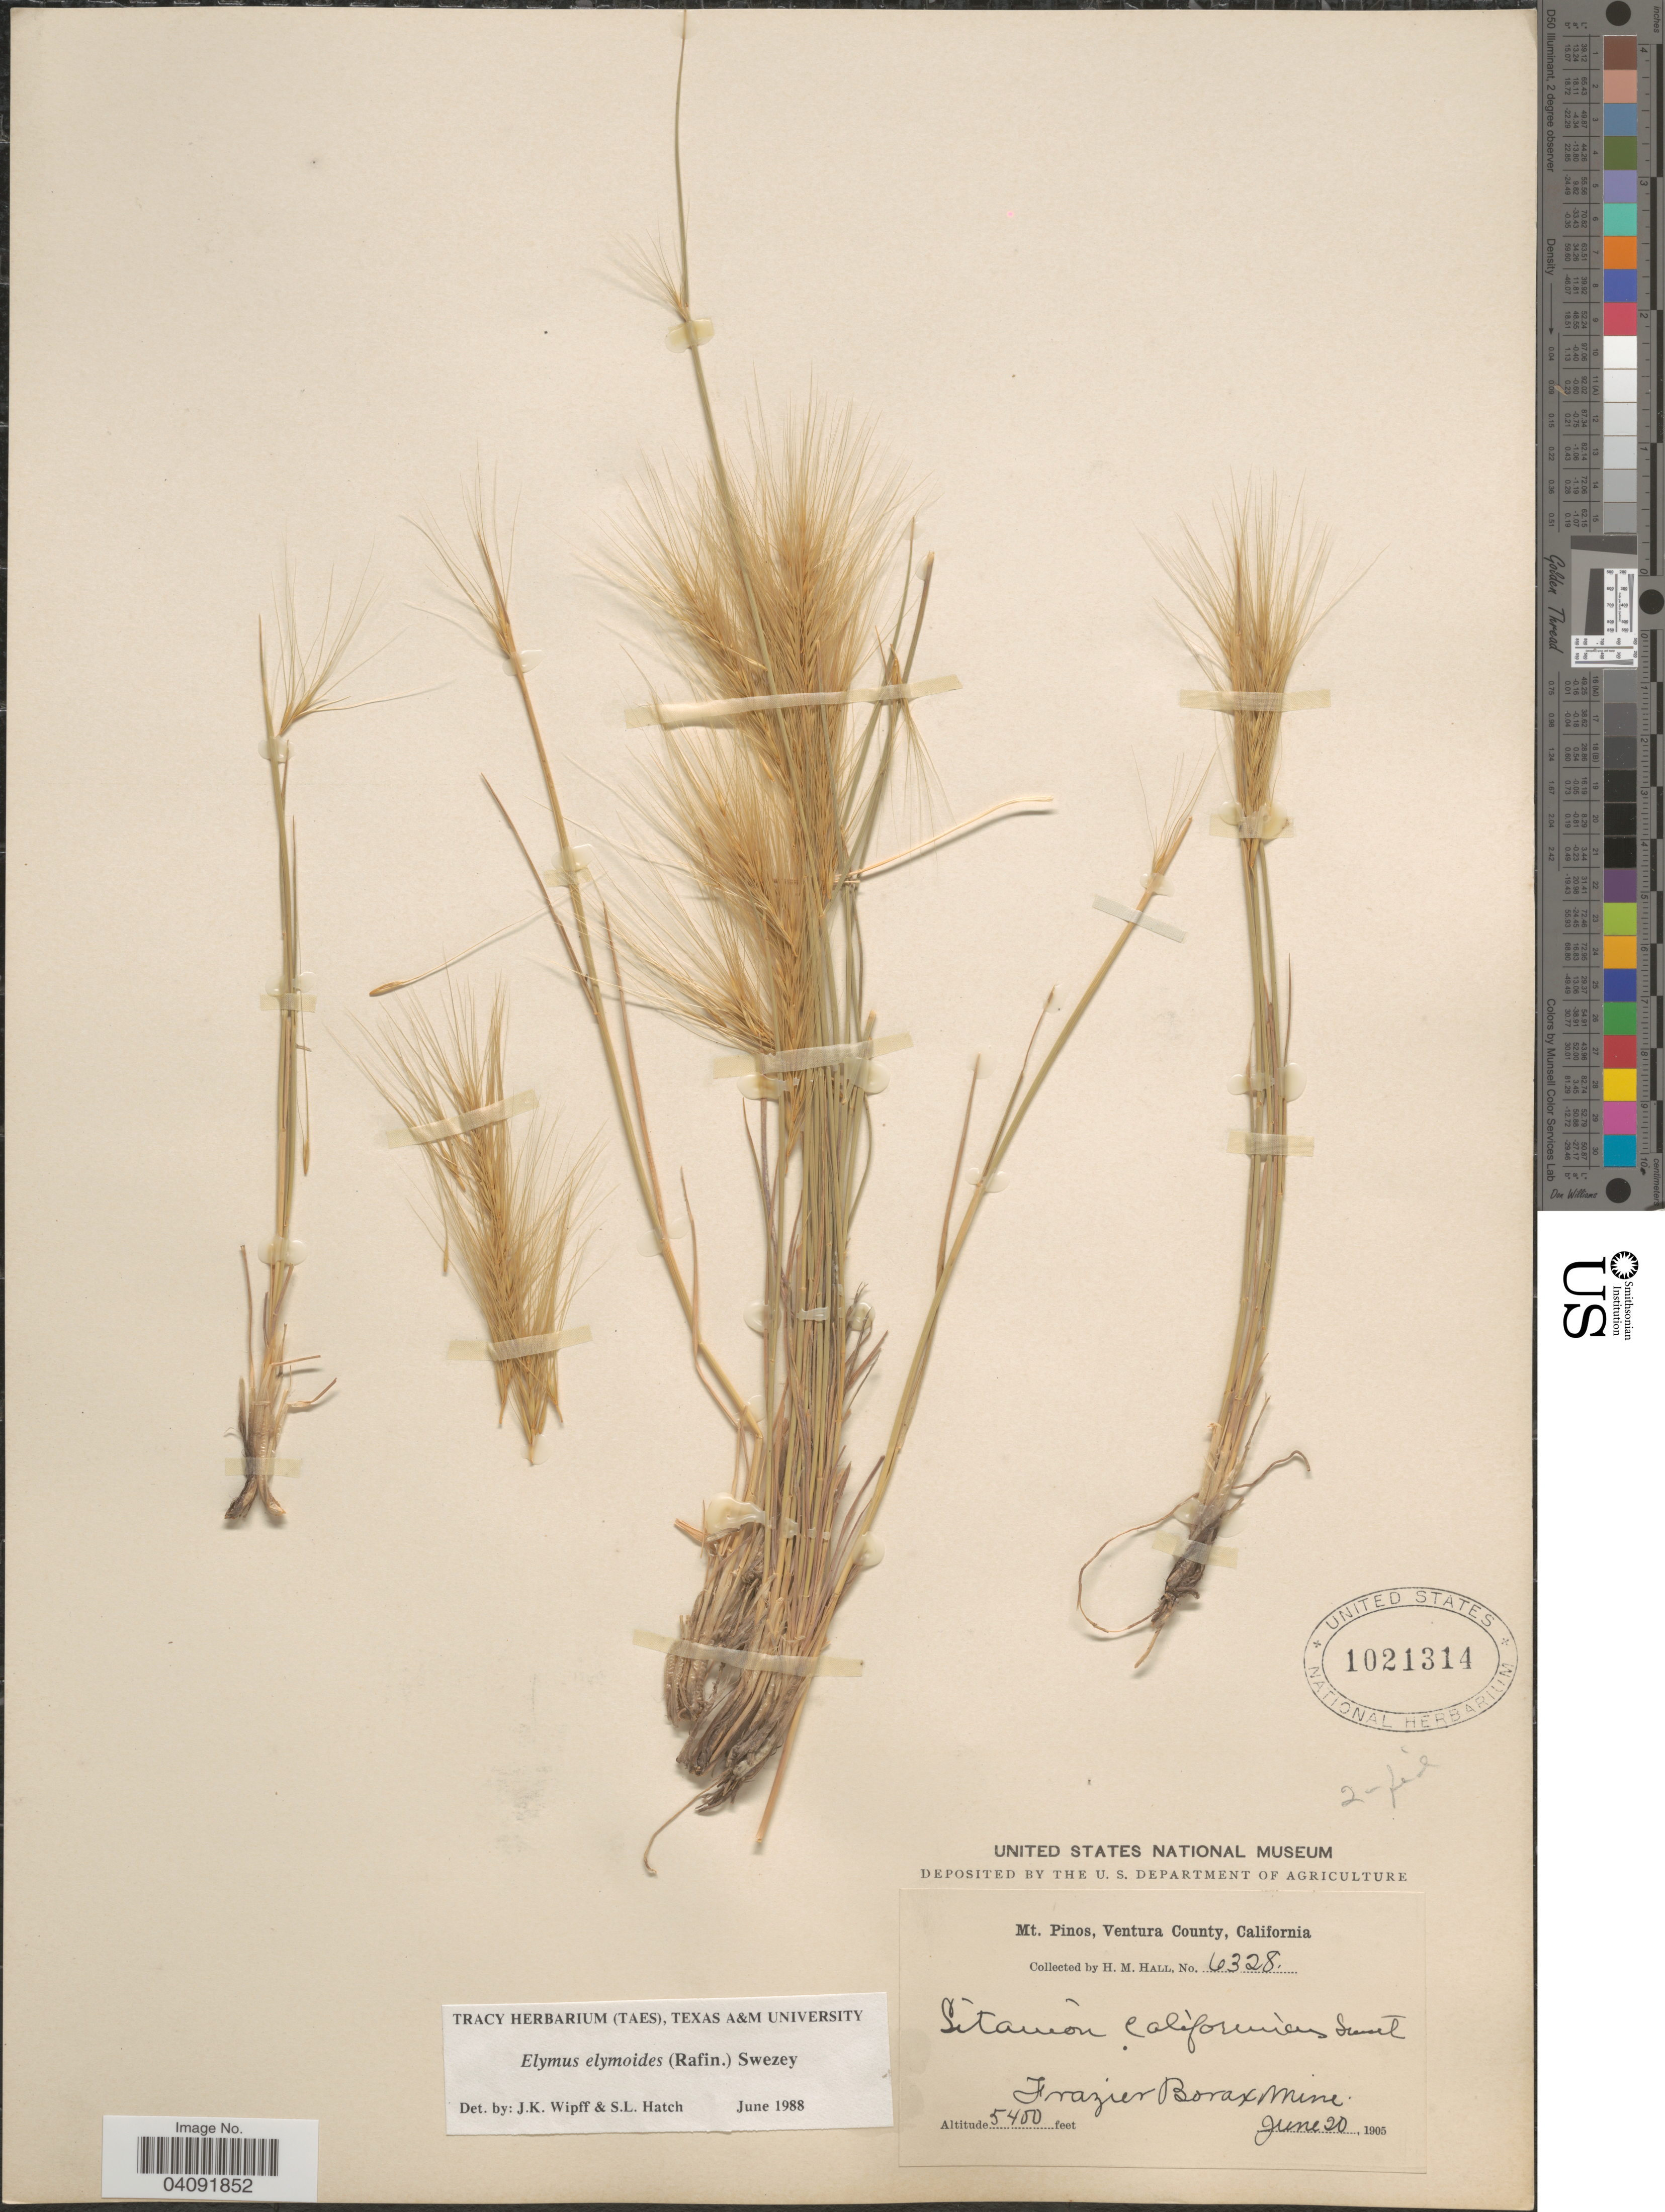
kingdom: Plantae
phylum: Tracheophyta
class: Liliopsida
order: Poales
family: Poaceae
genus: Elymus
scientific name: Elymus elymoides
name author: (Raf.) Swezey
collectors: H. M. Hall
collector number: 6328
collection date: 1905-06-20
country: United States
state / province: California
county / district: Ventura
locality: Mt. Pinos, Ventura County. Frazier Borax Mine.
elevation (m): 1646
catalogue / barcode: US 1021314